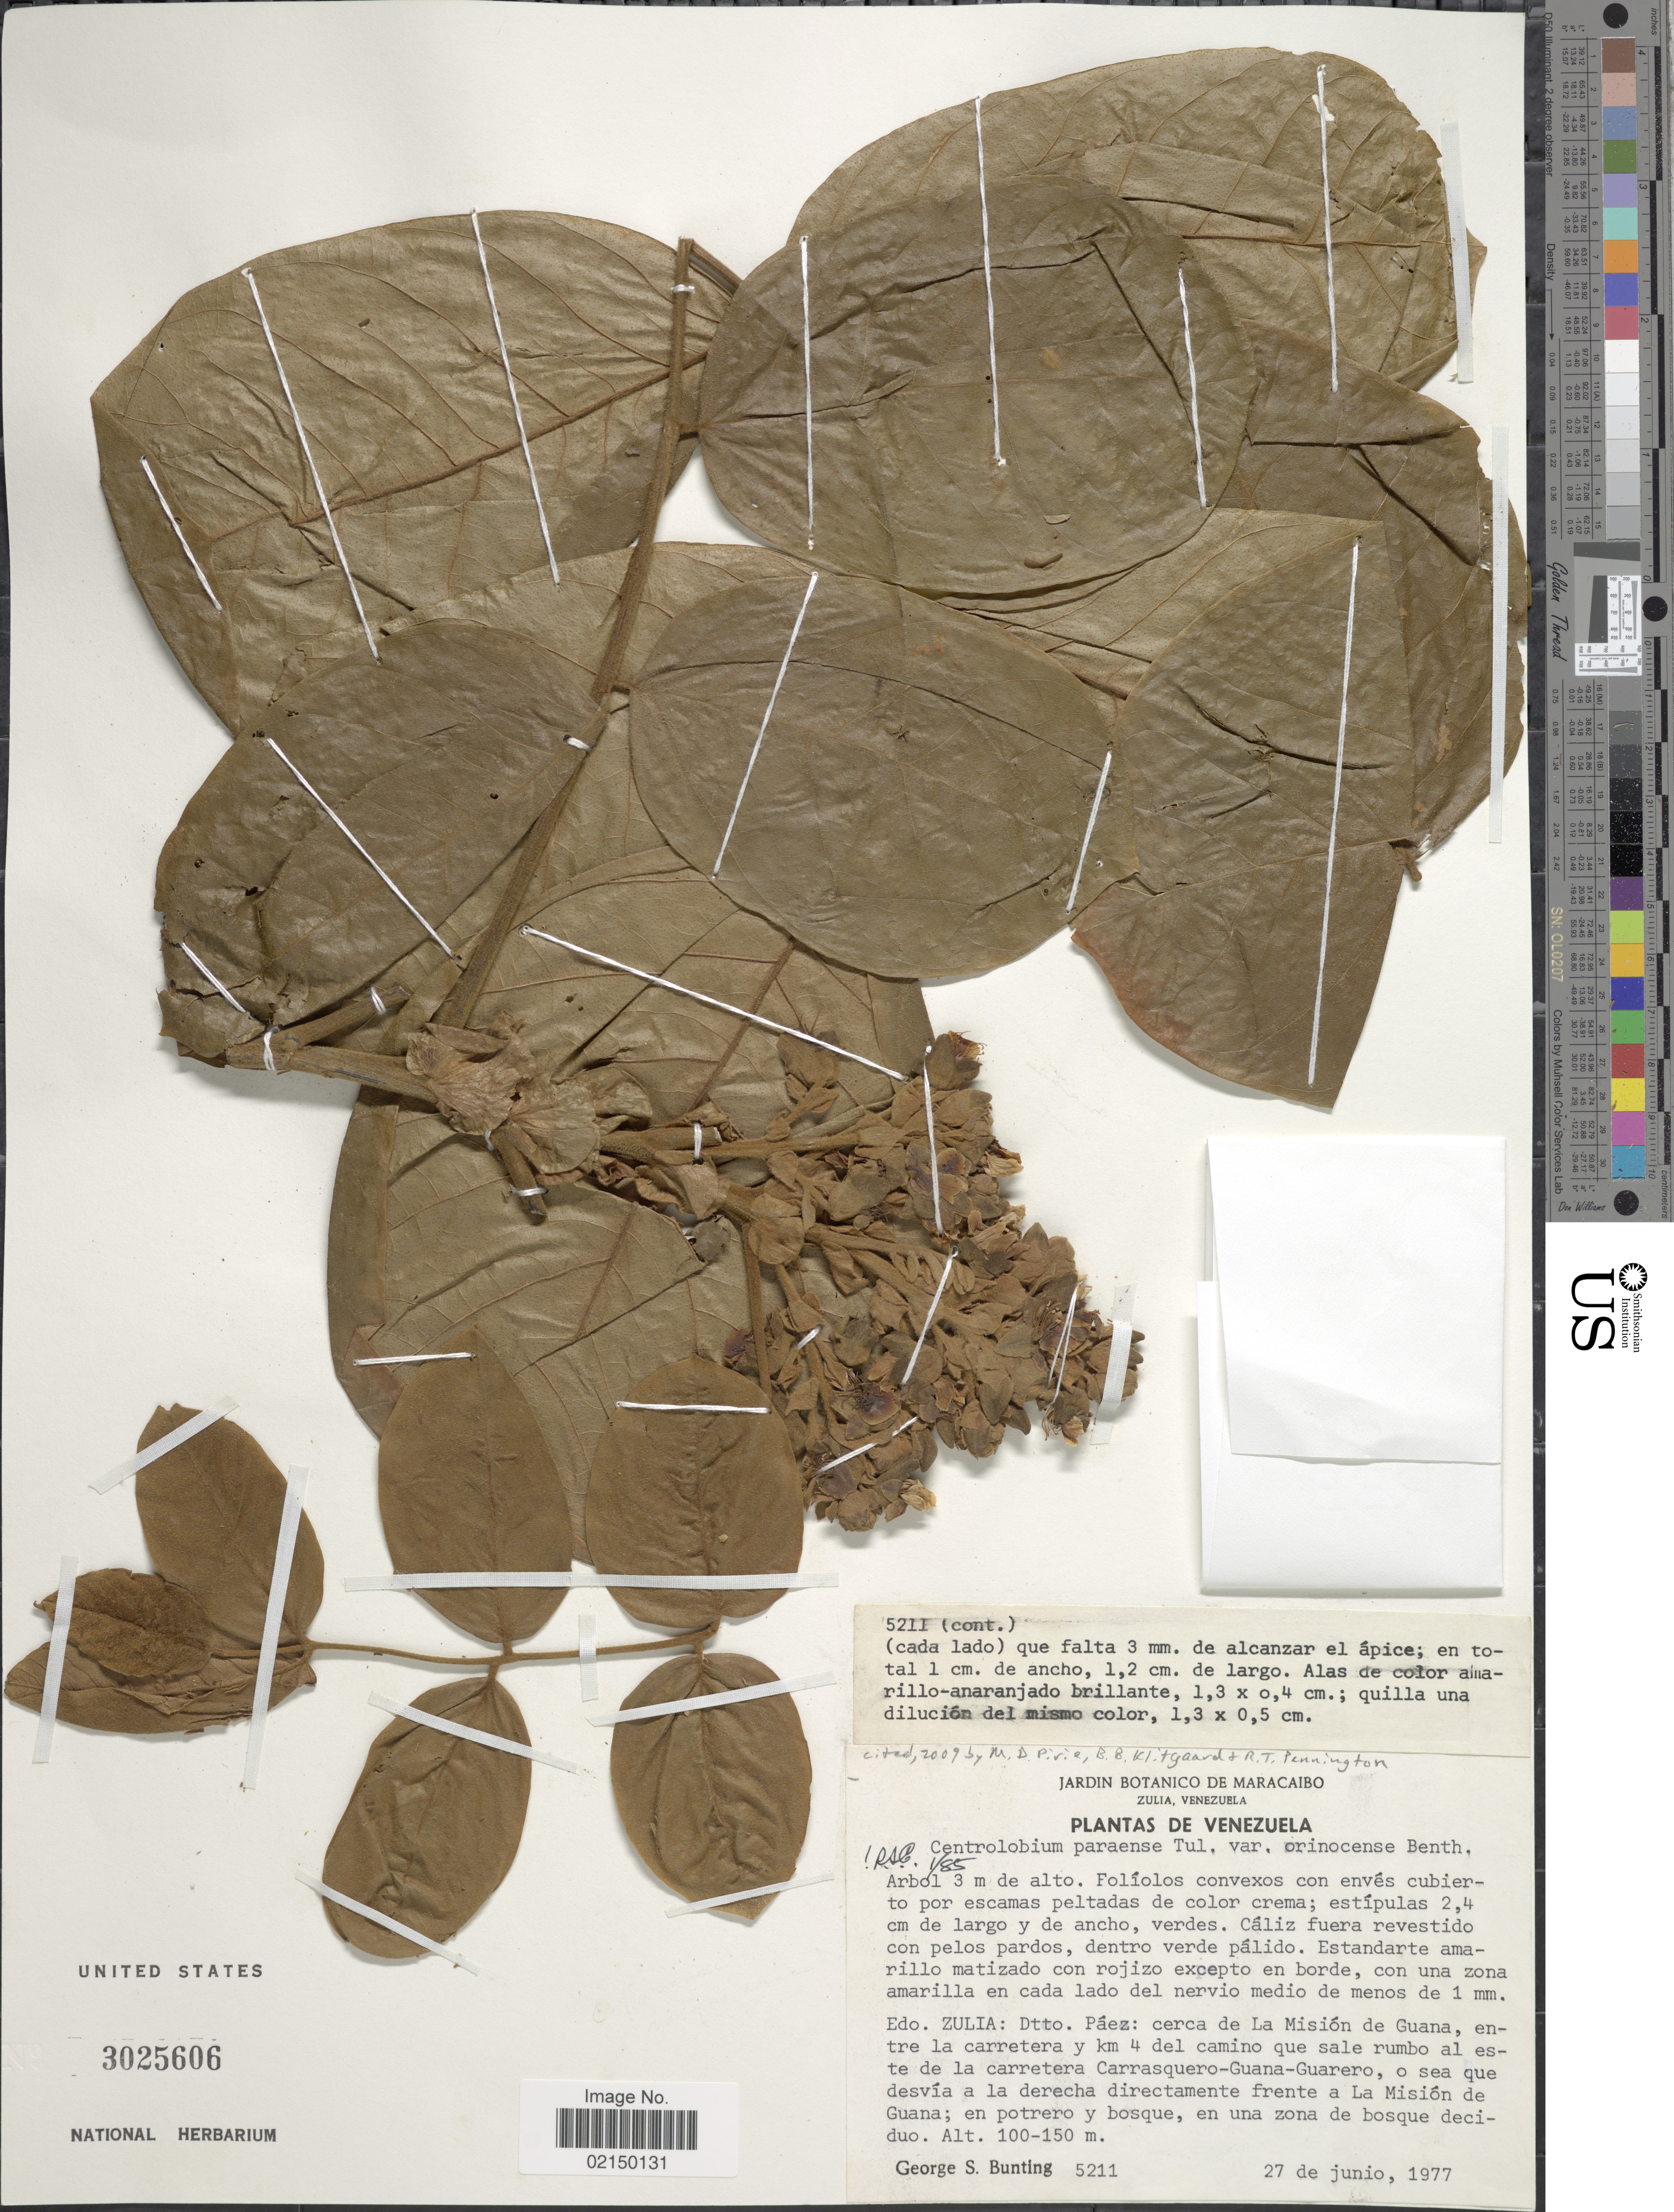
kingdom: Plantae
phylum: Tracheophyta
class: Magnoliopsida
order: Fabales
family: Fabaceae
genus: Centrolobium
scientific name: Centrolobium paraense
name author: Tul.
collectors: G. S. Bunting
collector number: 5211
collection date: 1977-06-27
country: Venezuela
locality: Edo. Zulia: Dtto. Paez:cerca de La Mision de Guana, entre la carretera y km 4 del camino que sale rumbo al este de la carretera Carrasquero-Guana-Guarero, o sea que desvia a la derecha directamente frente a La Mision de Guana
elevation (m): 100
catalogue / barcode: US 3025606